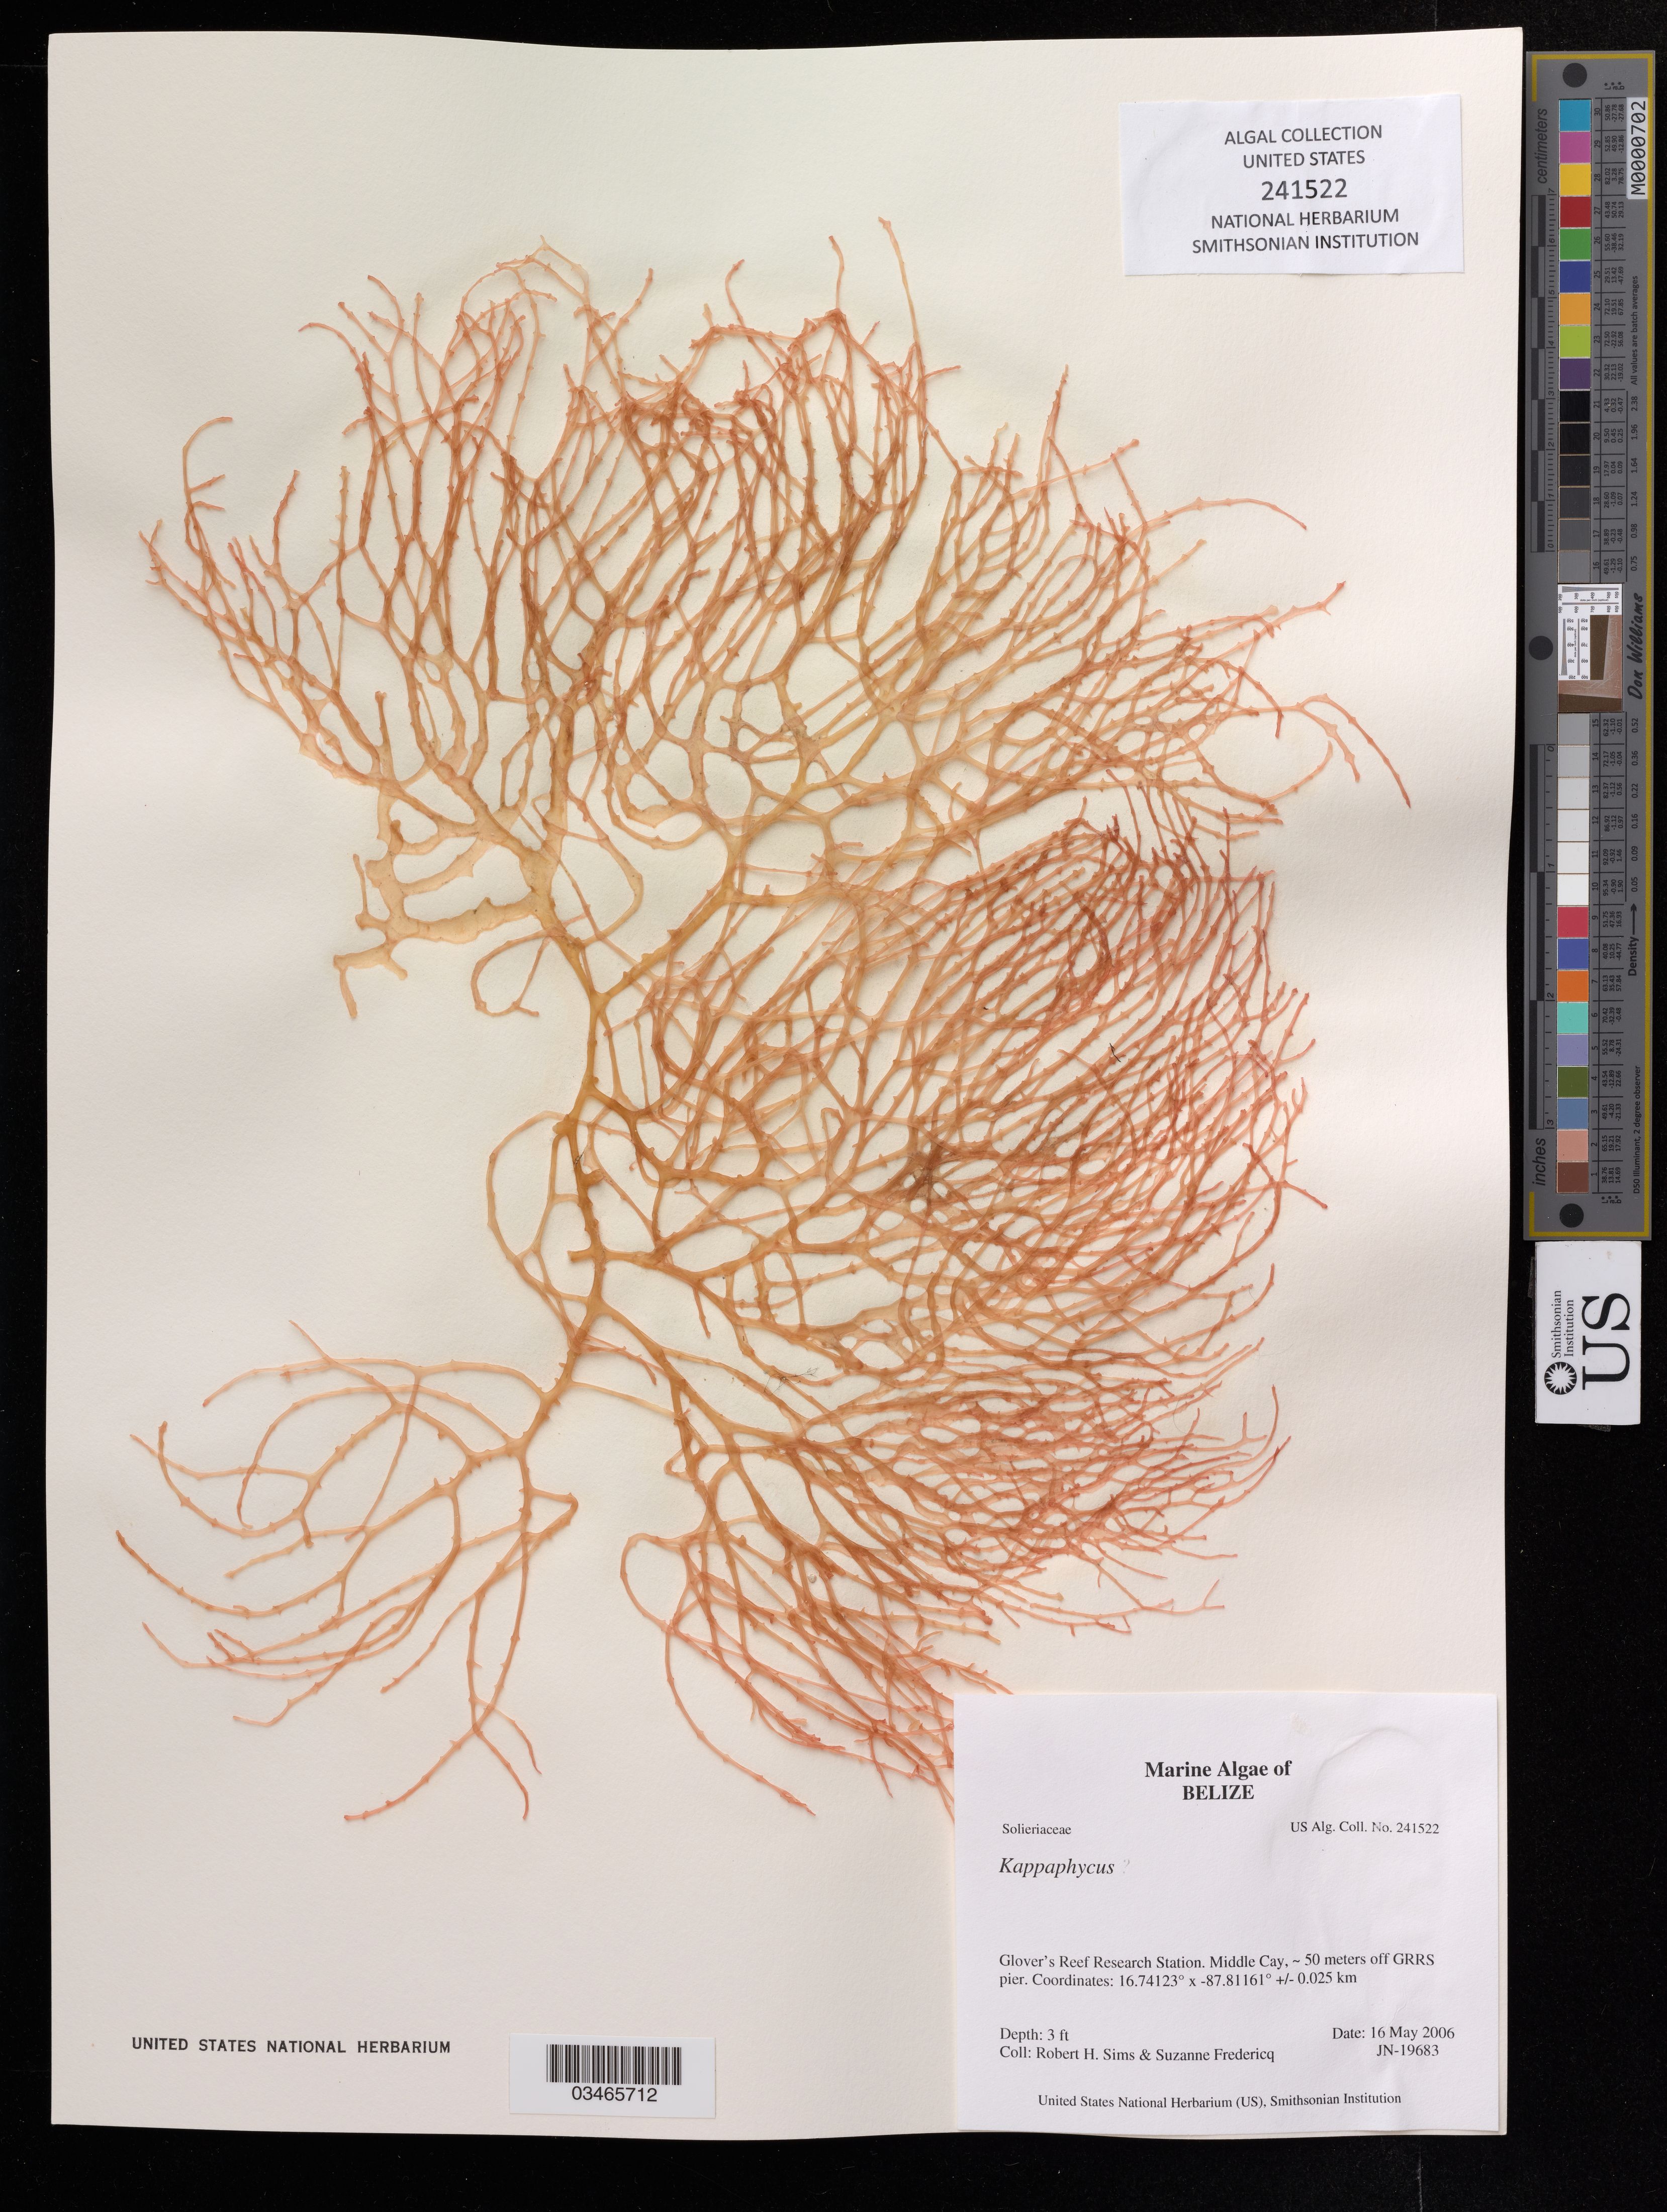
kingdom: Plantae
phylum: Rhodophyta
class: Florideophyceae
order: Gigartinales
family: Solieriaceae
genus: Kappaphycus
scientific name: Kappaphycus sp.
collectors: R. Sims & S. Fredericq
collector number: JN-19683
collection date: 2006-05-16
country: Belize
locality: Glover's Reef Research Station. Middle Cay. ~50 meters off GRRS pier.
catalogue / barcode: US 241522